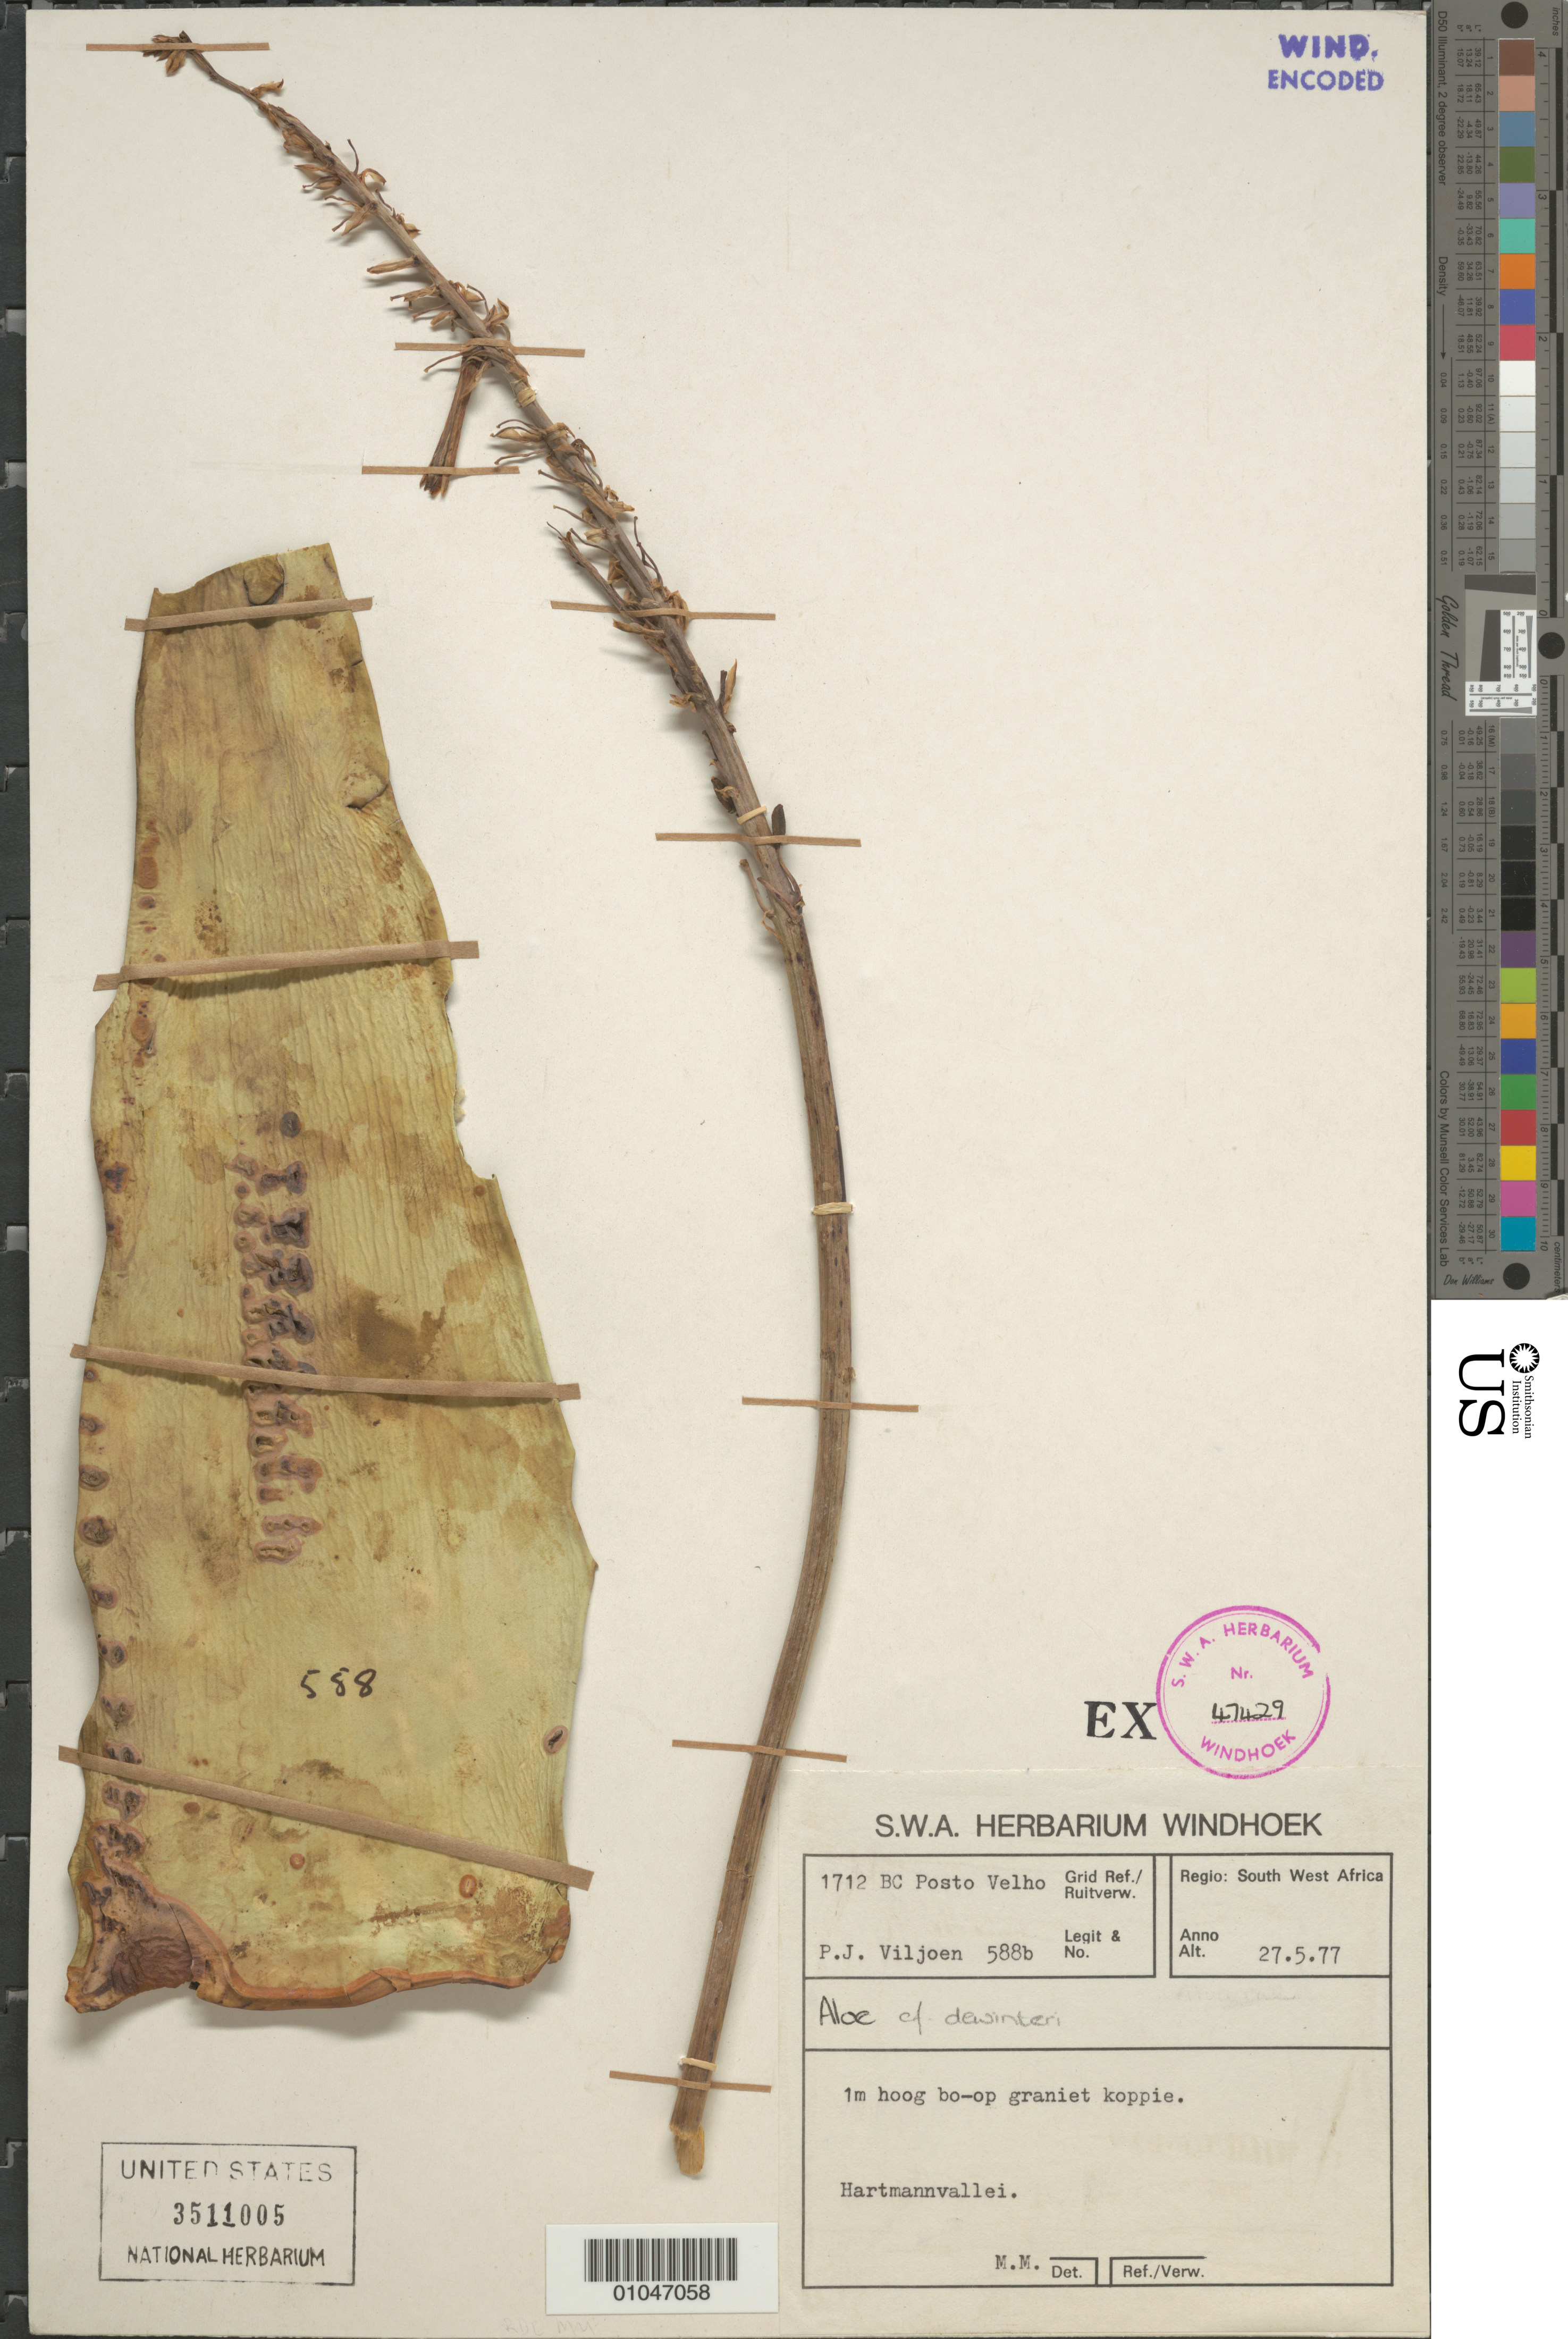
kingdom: Plantae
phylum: Tracheophyta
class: Liliopsida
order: Asparagales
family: Asphodelaceae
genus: Aloe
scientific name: Aloe dewinteri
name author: Giess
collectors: P. Viljoen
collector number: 588b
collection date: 1977-05-27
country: Namibia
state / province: Kunene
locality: Hartmannvallei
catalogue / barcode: US 3511005